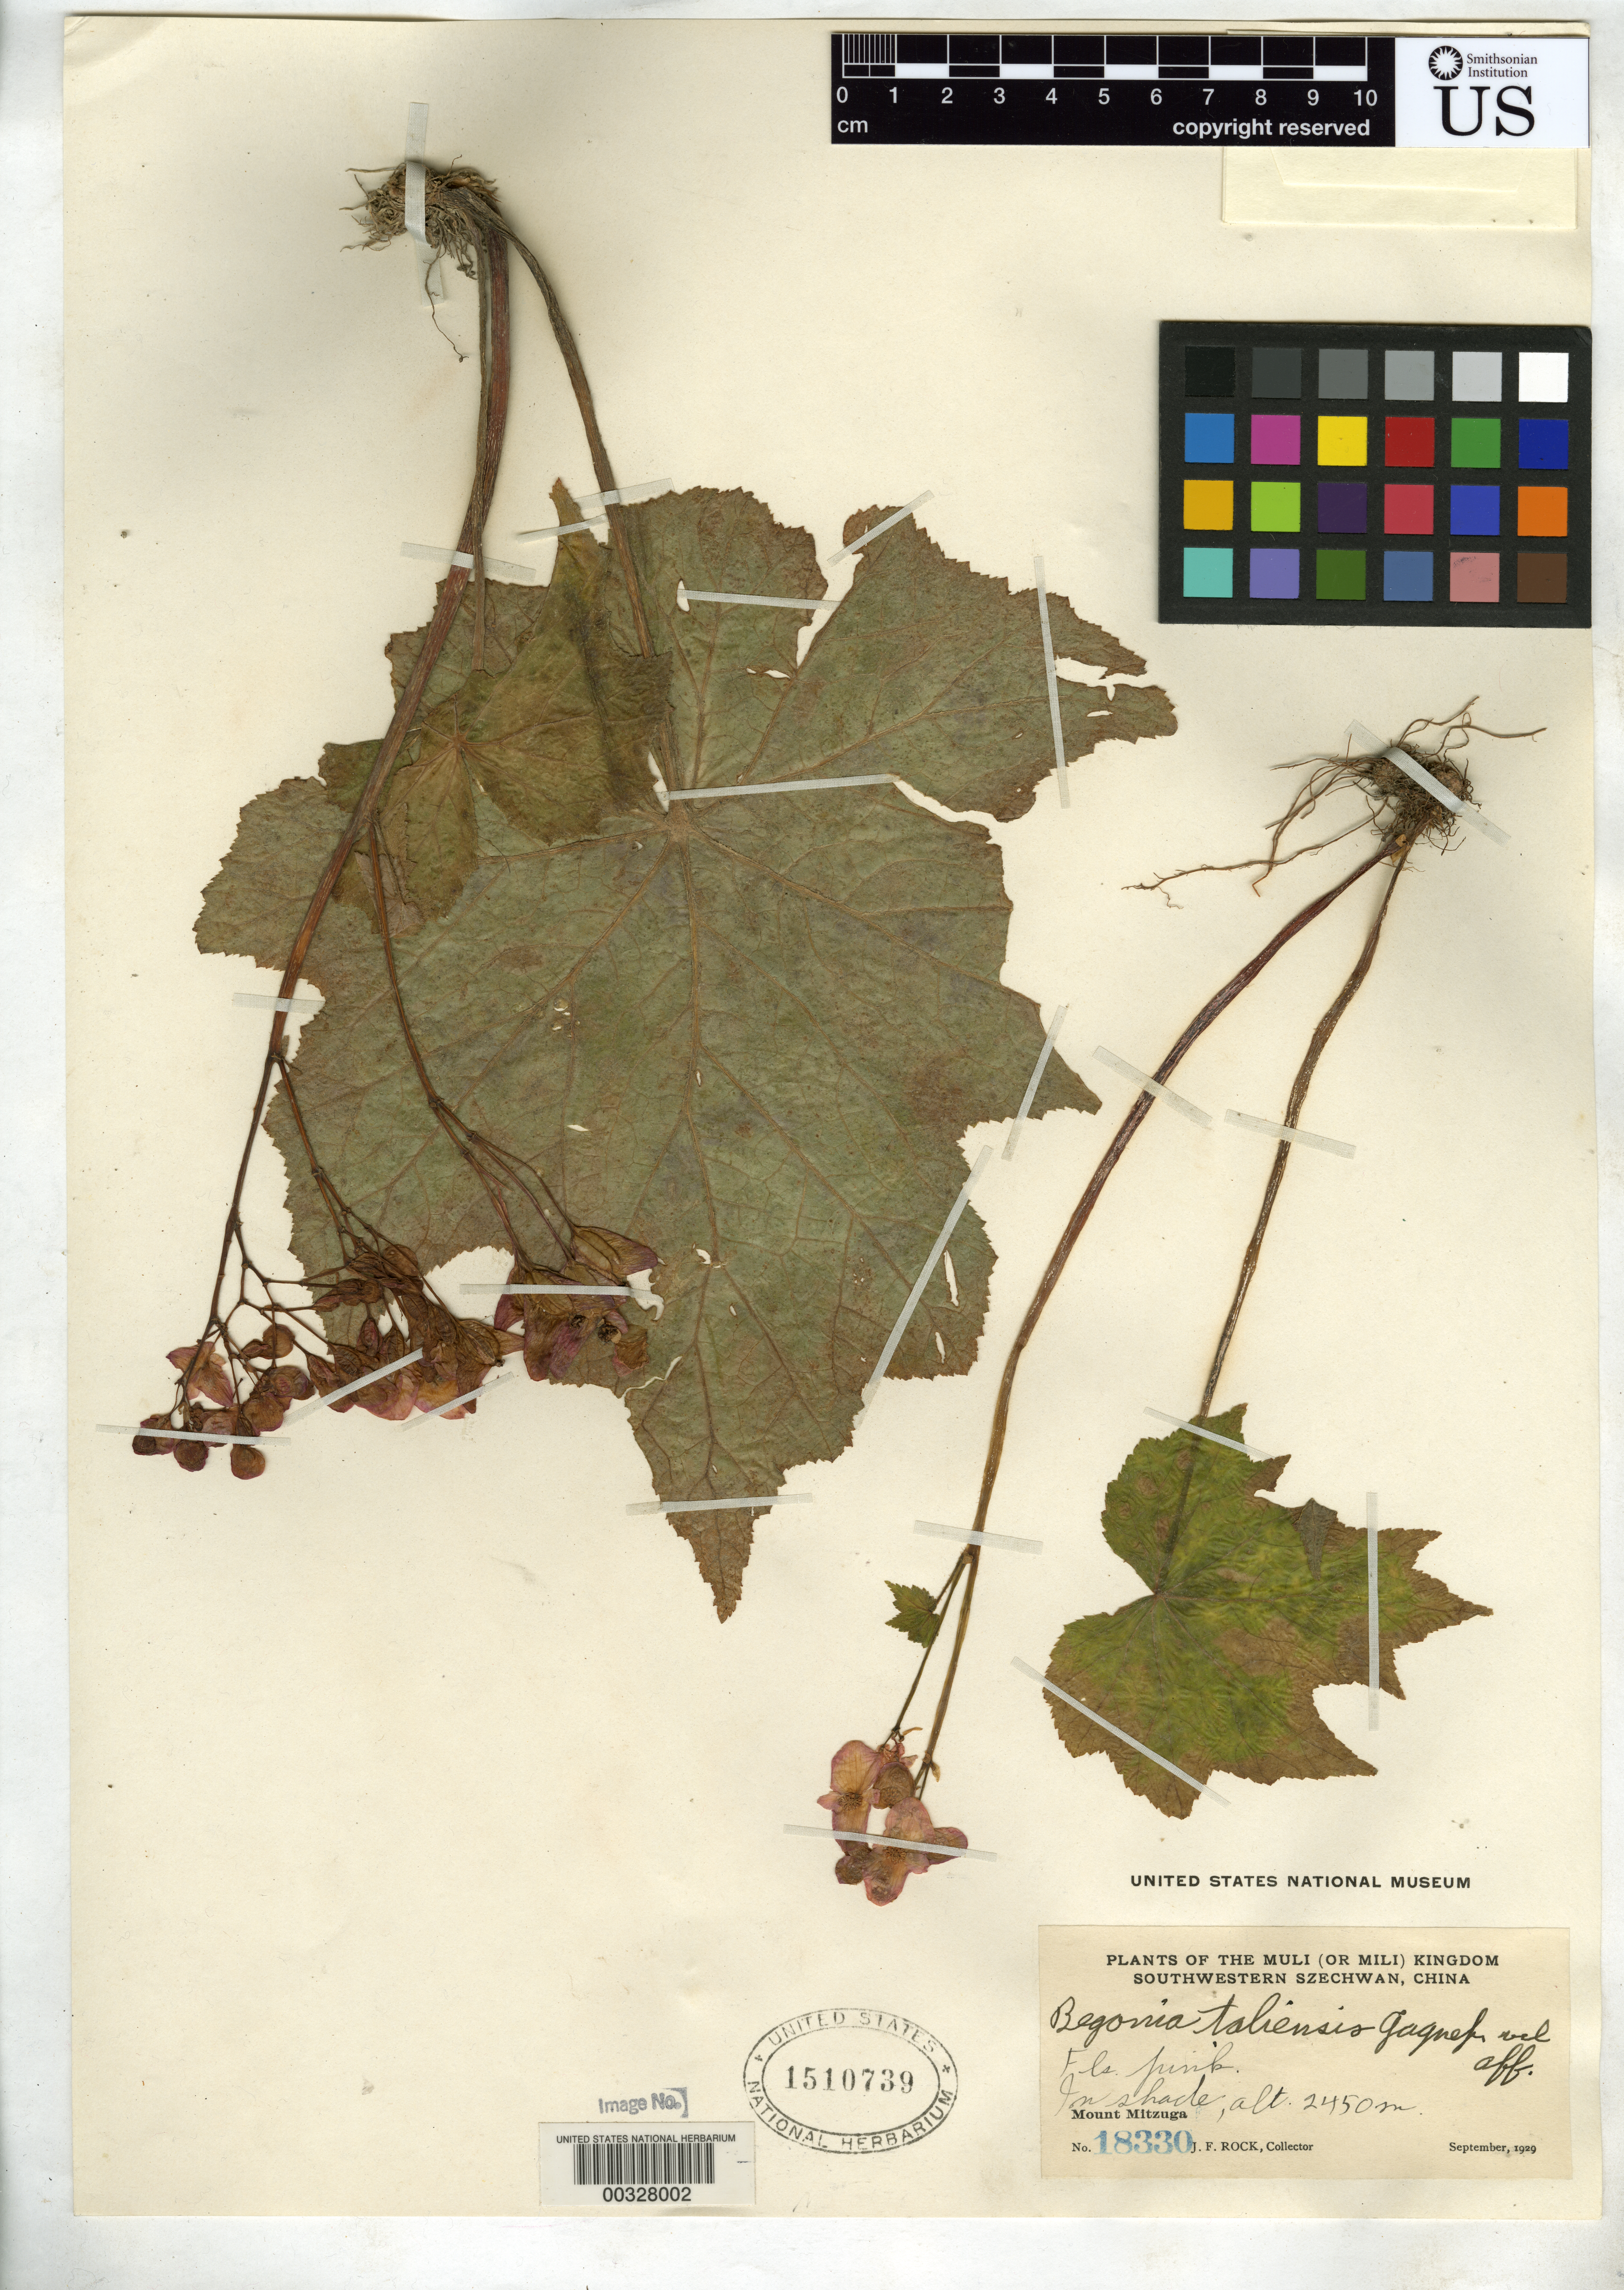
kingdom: Plantae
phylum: Tracheophyta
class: Magnoliopsida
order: Cucurbitales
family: Begoniaceae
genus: Begonia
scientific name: Begonia taliensis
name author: Gagnep.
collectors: J. F. Rock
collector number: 18330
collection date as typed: Sep 1929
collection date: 1929-09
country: China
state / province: Sichuan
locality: Mount mitzuga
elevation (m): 2450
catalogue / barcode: US 1510739